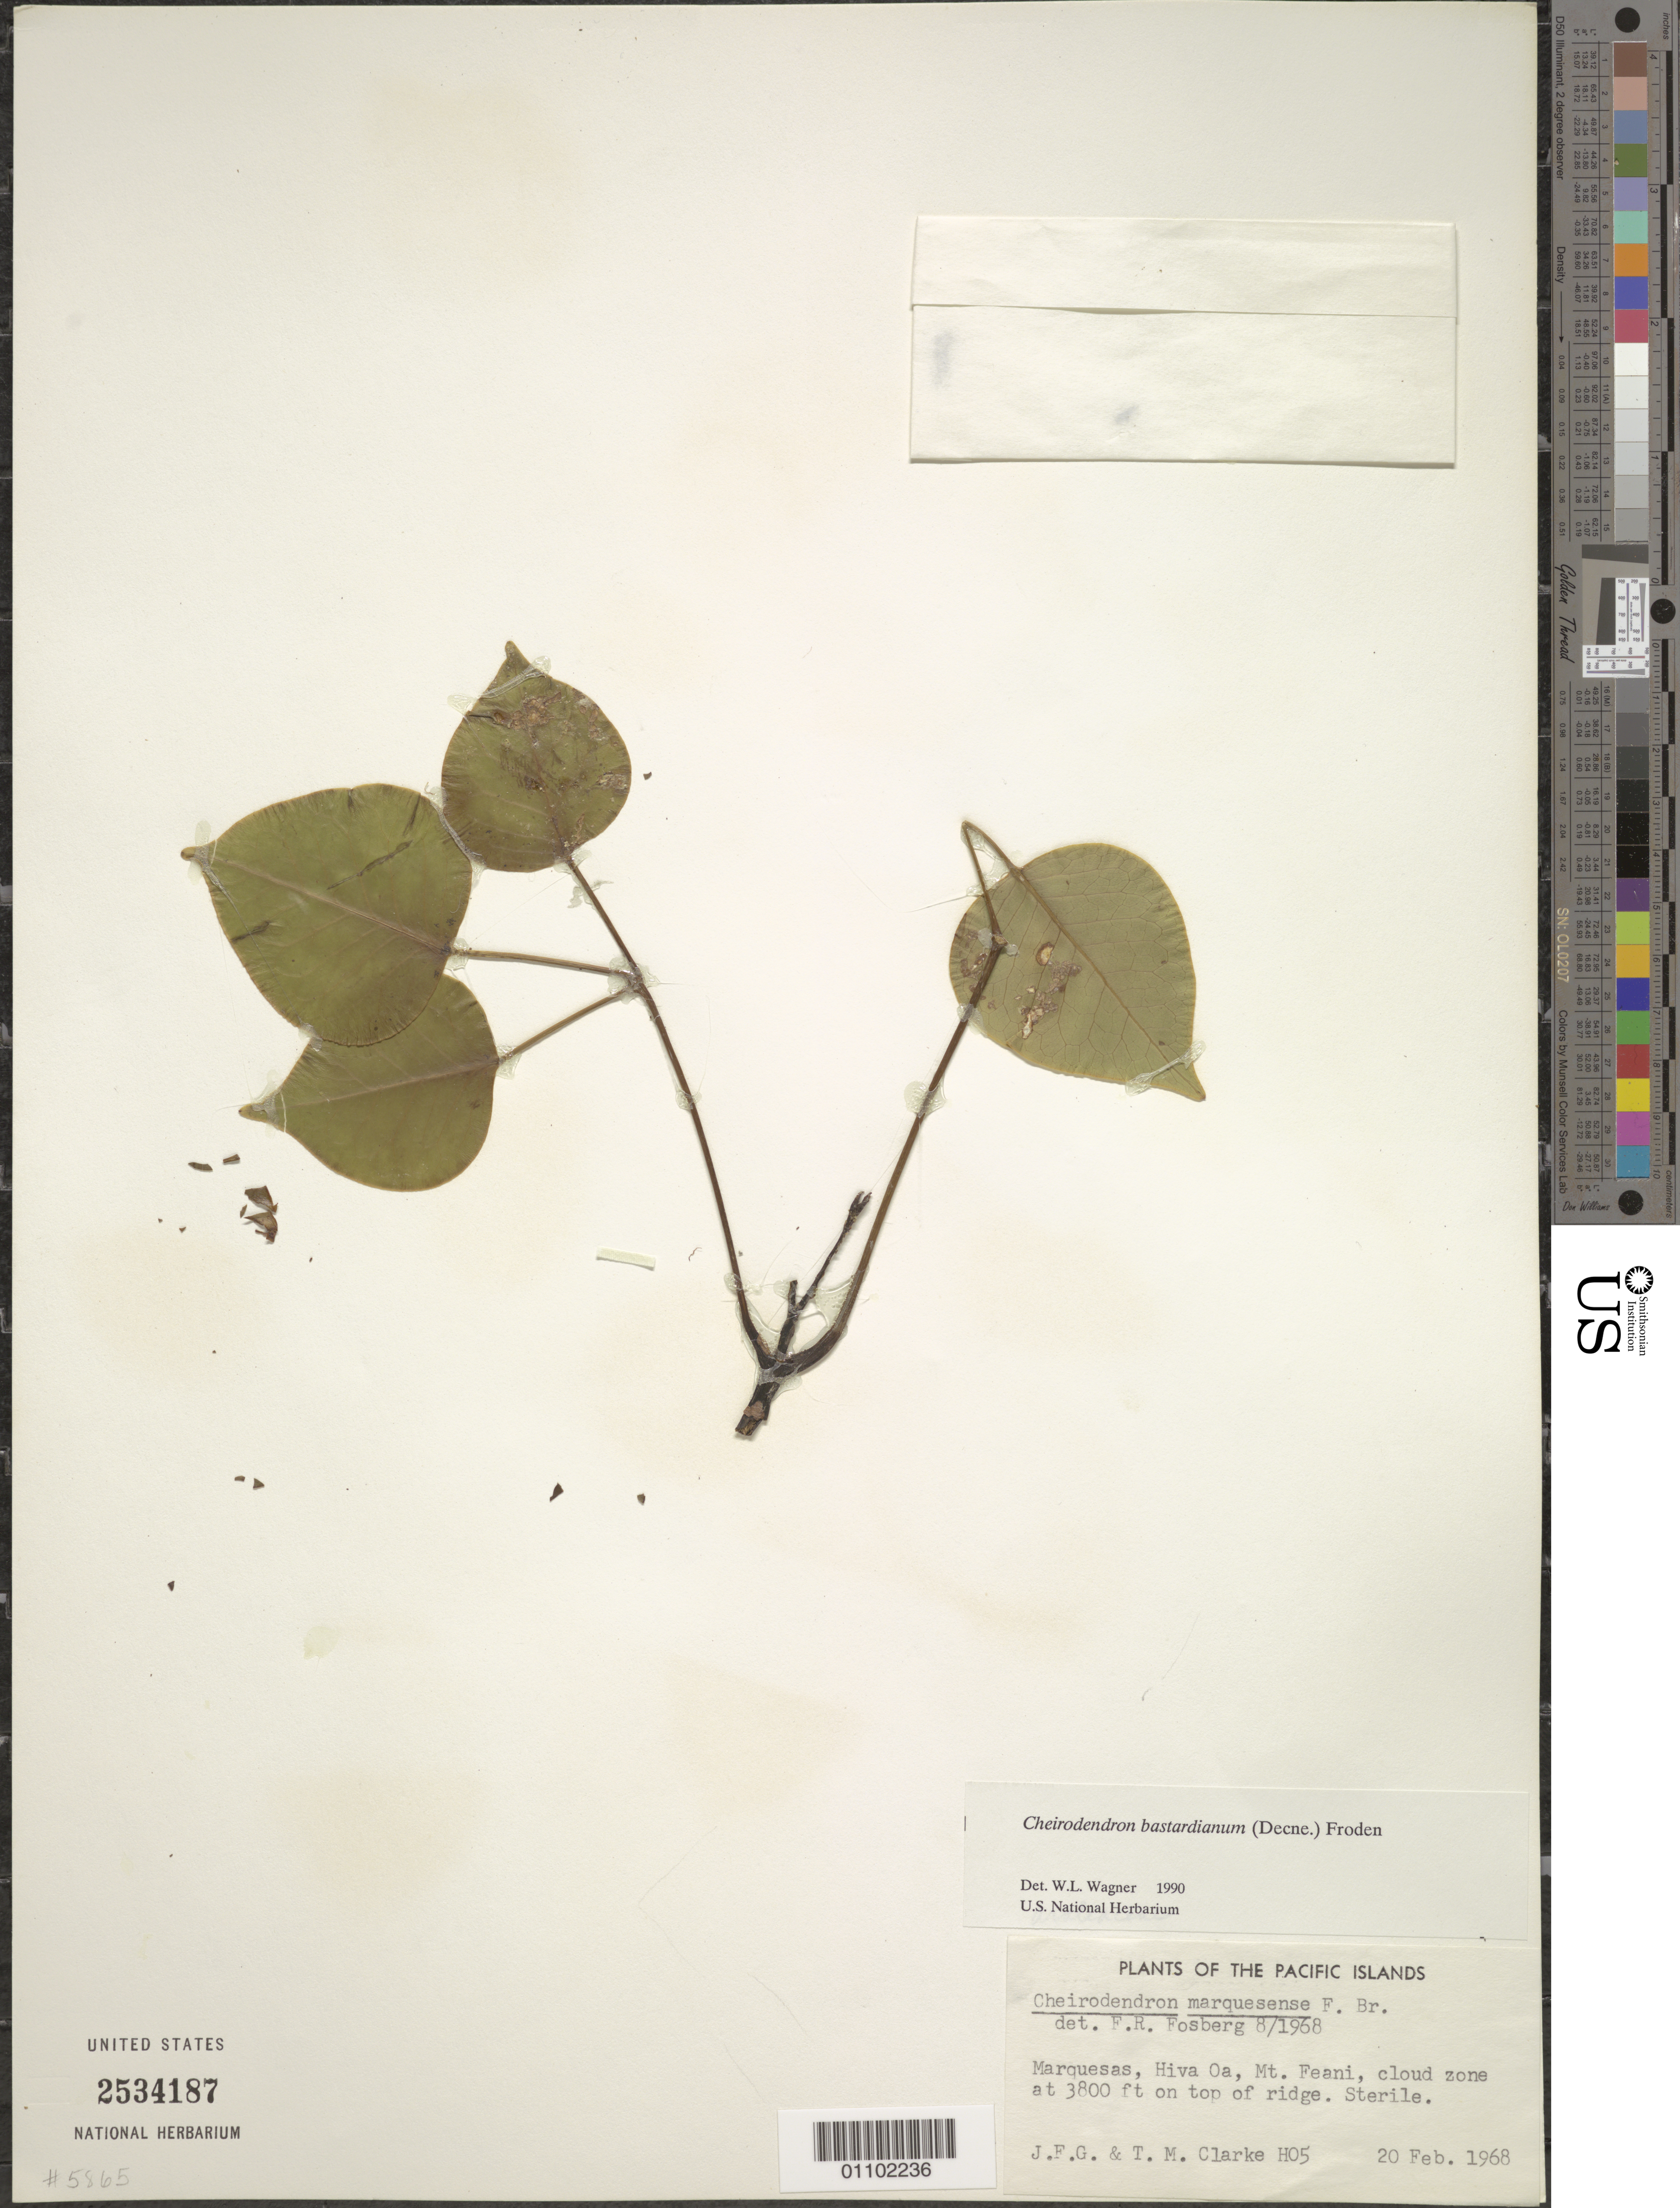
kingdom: Plantae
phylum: Tracheophyta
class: Magnoliopsida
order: Apiales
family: Araliaceae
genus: Cheirodendron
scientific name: Cheirodendron bastardianum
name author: (Decne.) Frodin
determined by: Wagner, W. L., (BOT), Smithsonian Institution - National Museum of Natural History (UNITED STATES)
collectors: J. F. Clarke & T. M. Clarke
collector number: HO5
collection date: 1968-02-20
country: French Polynesia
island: Hiva Oa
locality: Mt. Feani, cloud zone on top of ridge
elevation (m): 1158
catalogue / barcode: US 2534187